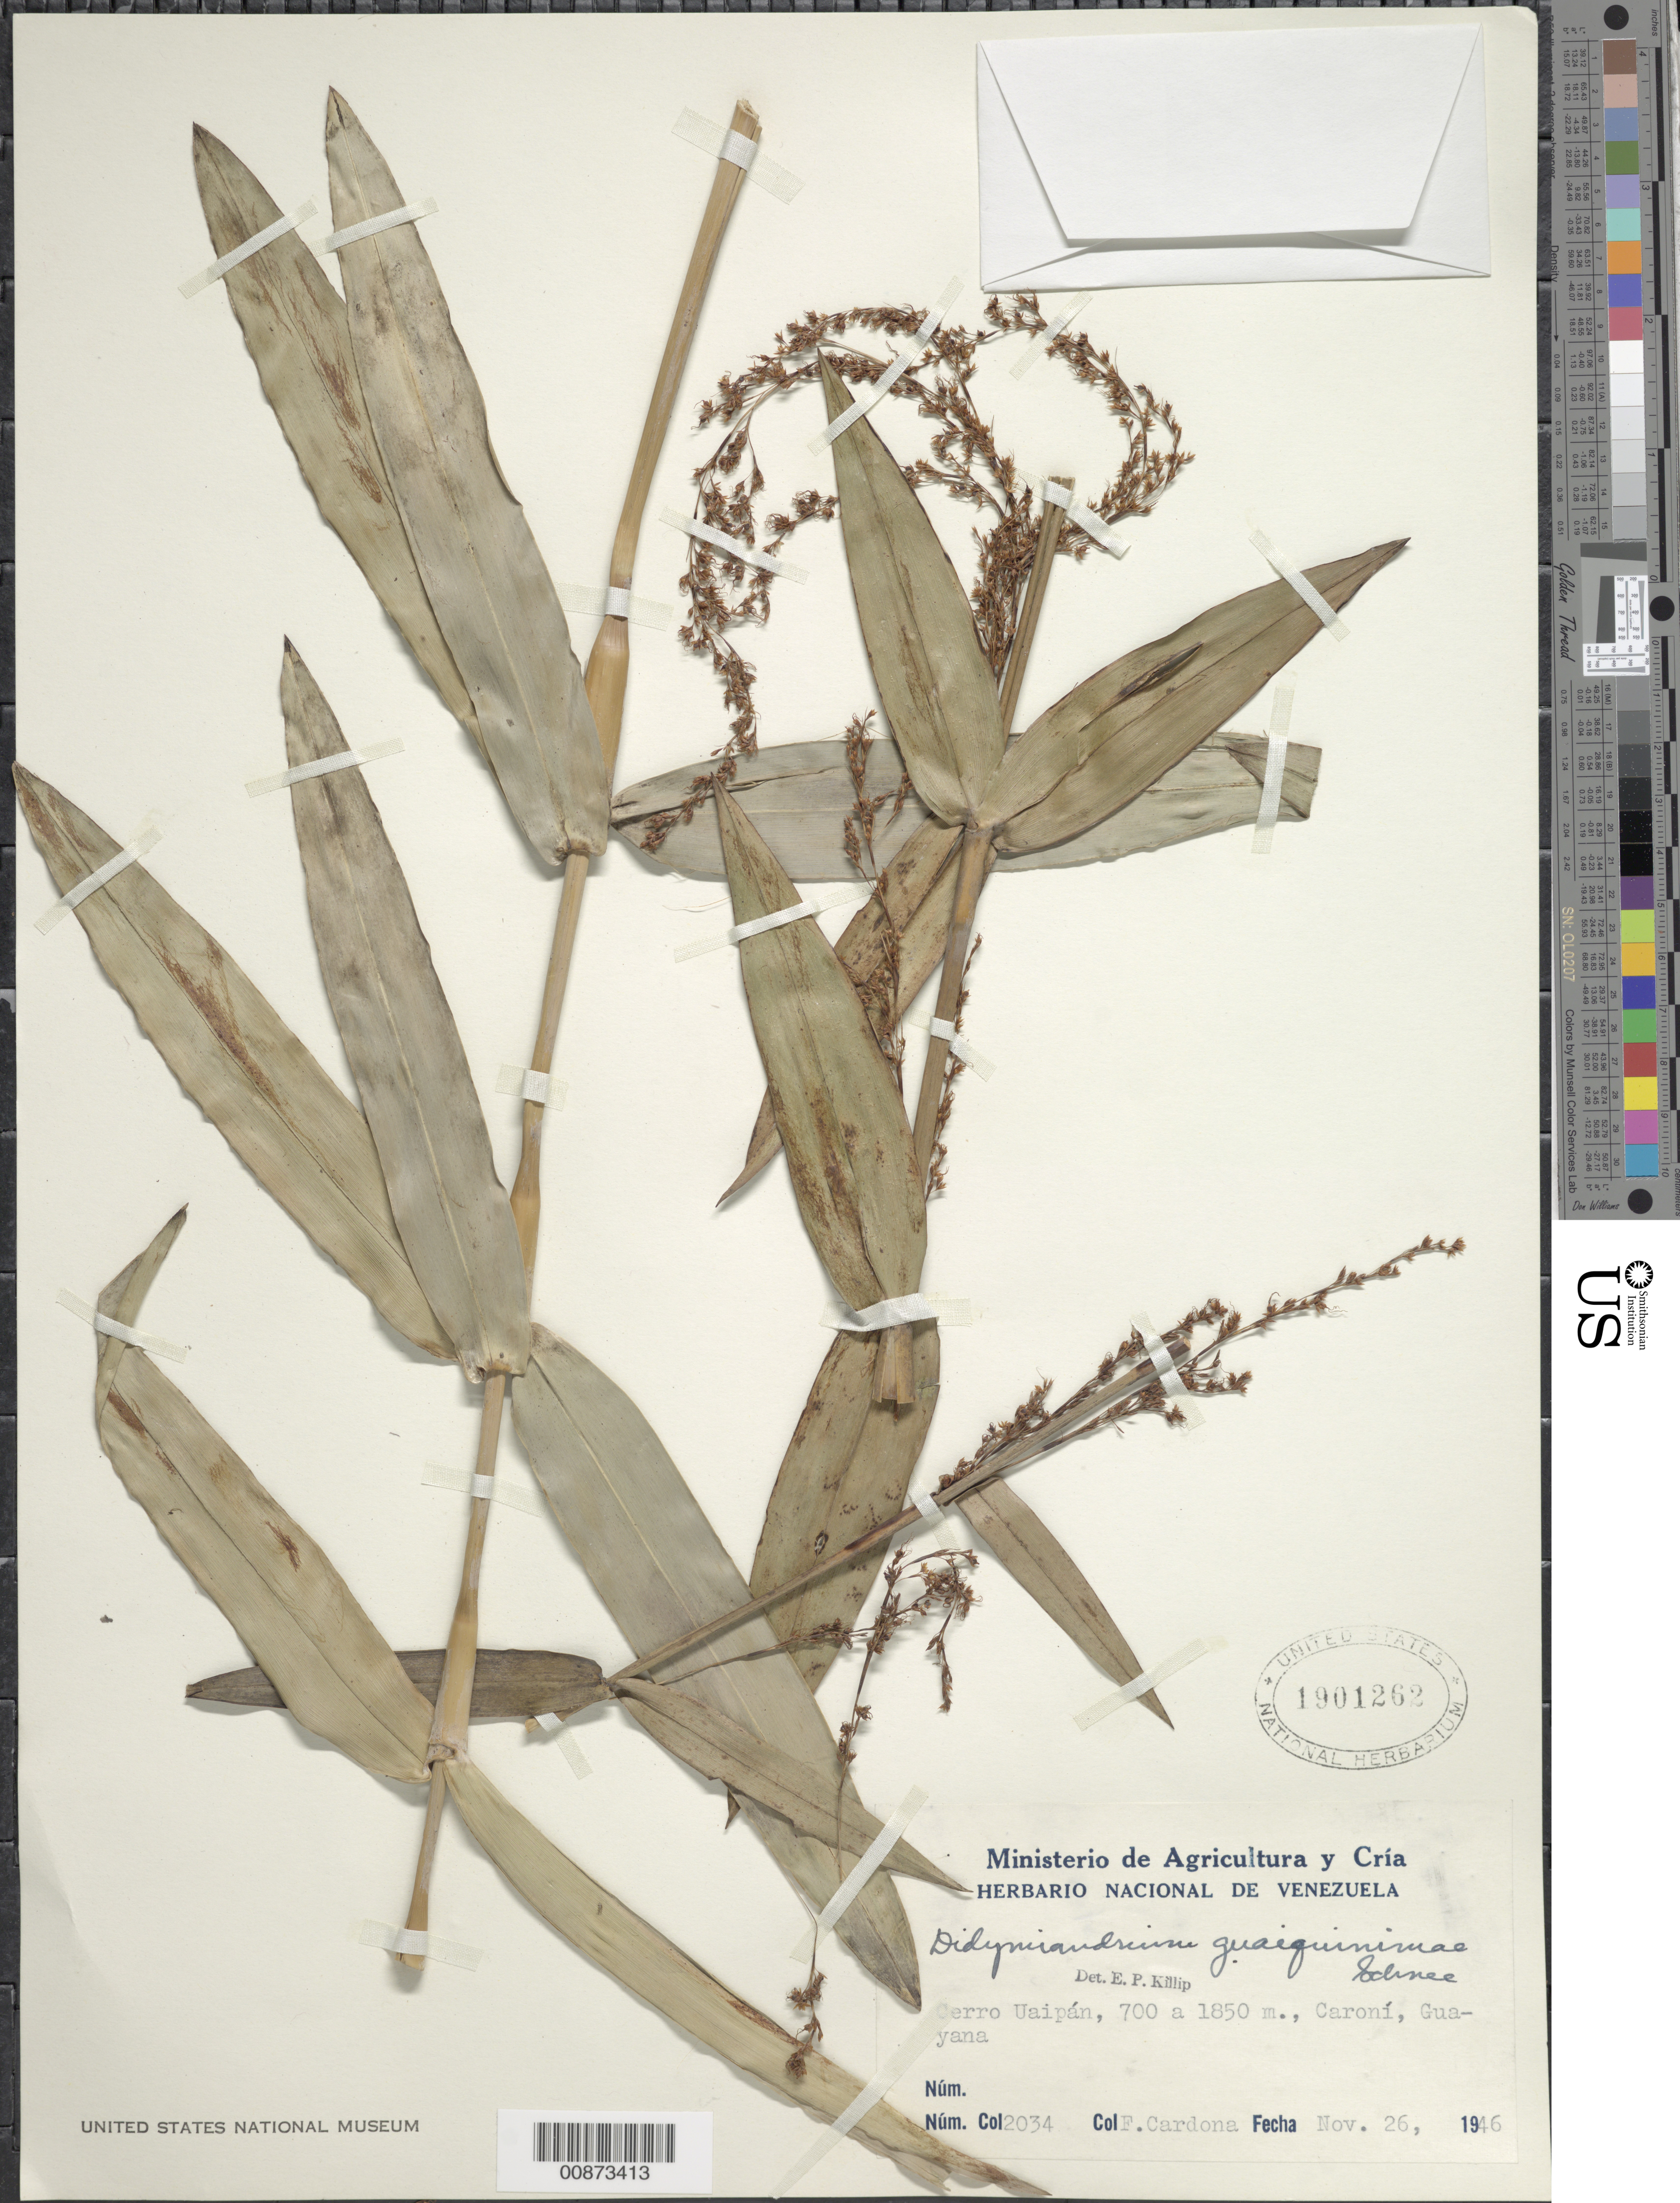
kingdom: Plantae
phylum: Tracheophyta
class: Liliopsida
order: Poales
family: Cyperaceae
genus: Didymiandrum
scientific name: Didymiandrum stellatum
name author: (Boeckeler) Gilly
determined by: Strong, Mark T., (BOT), Smithsonian Institution - National Museum of Natural History (UNITED STATES)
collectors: F. Cardona Puig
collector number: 2034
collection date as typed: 26-Nov-46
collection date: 1946-11-26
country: Venezuela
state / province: Bolívar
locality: Cerro Uaipán, Río Caroní; Guayana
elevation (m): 700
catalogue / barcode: US 1901262